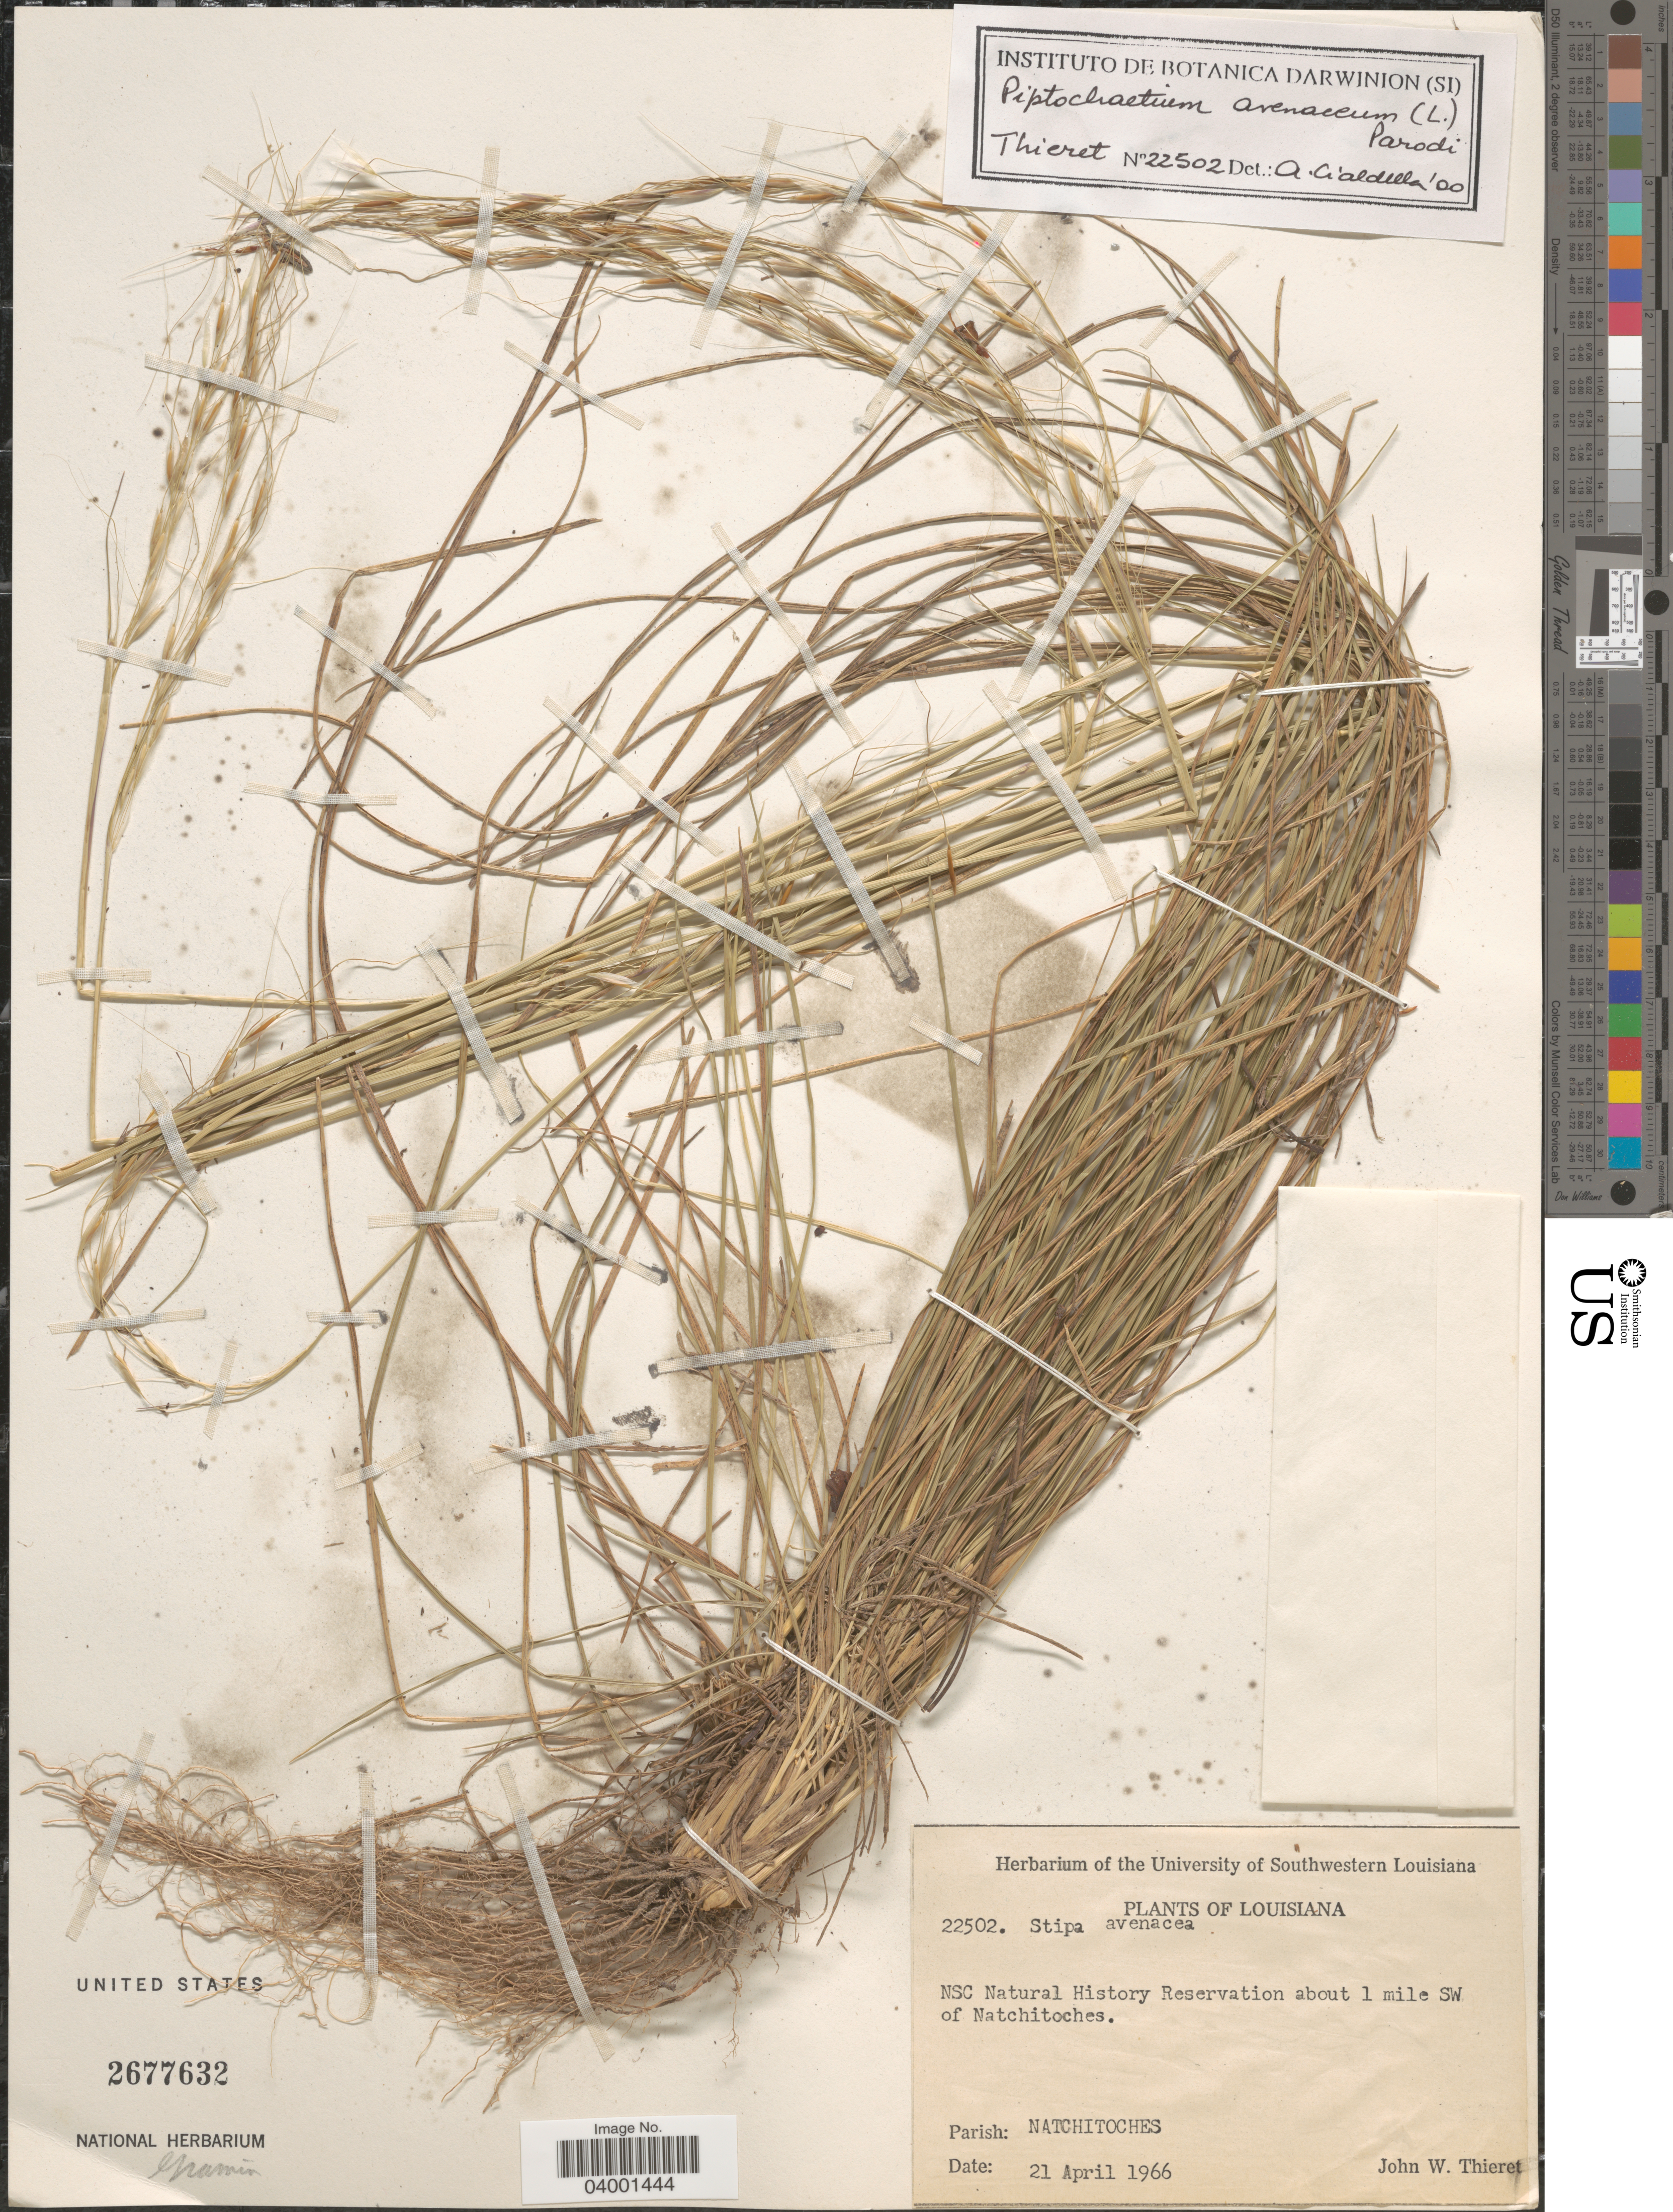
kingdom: Plantae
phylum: Tracheophyta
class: Liliopsida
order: Poales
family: Poaceae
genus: Piptochaetium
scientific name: Piptochaetium avenaceum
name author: (L.) Parodi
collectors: J. W. Thieret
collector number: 22502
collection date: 1966-04-21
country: United States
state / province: Louisiana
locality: NSC Natural History Reservation about 1 mile SW of Natchitoches. Parish: Natchitoches.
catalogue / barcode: US 2677632